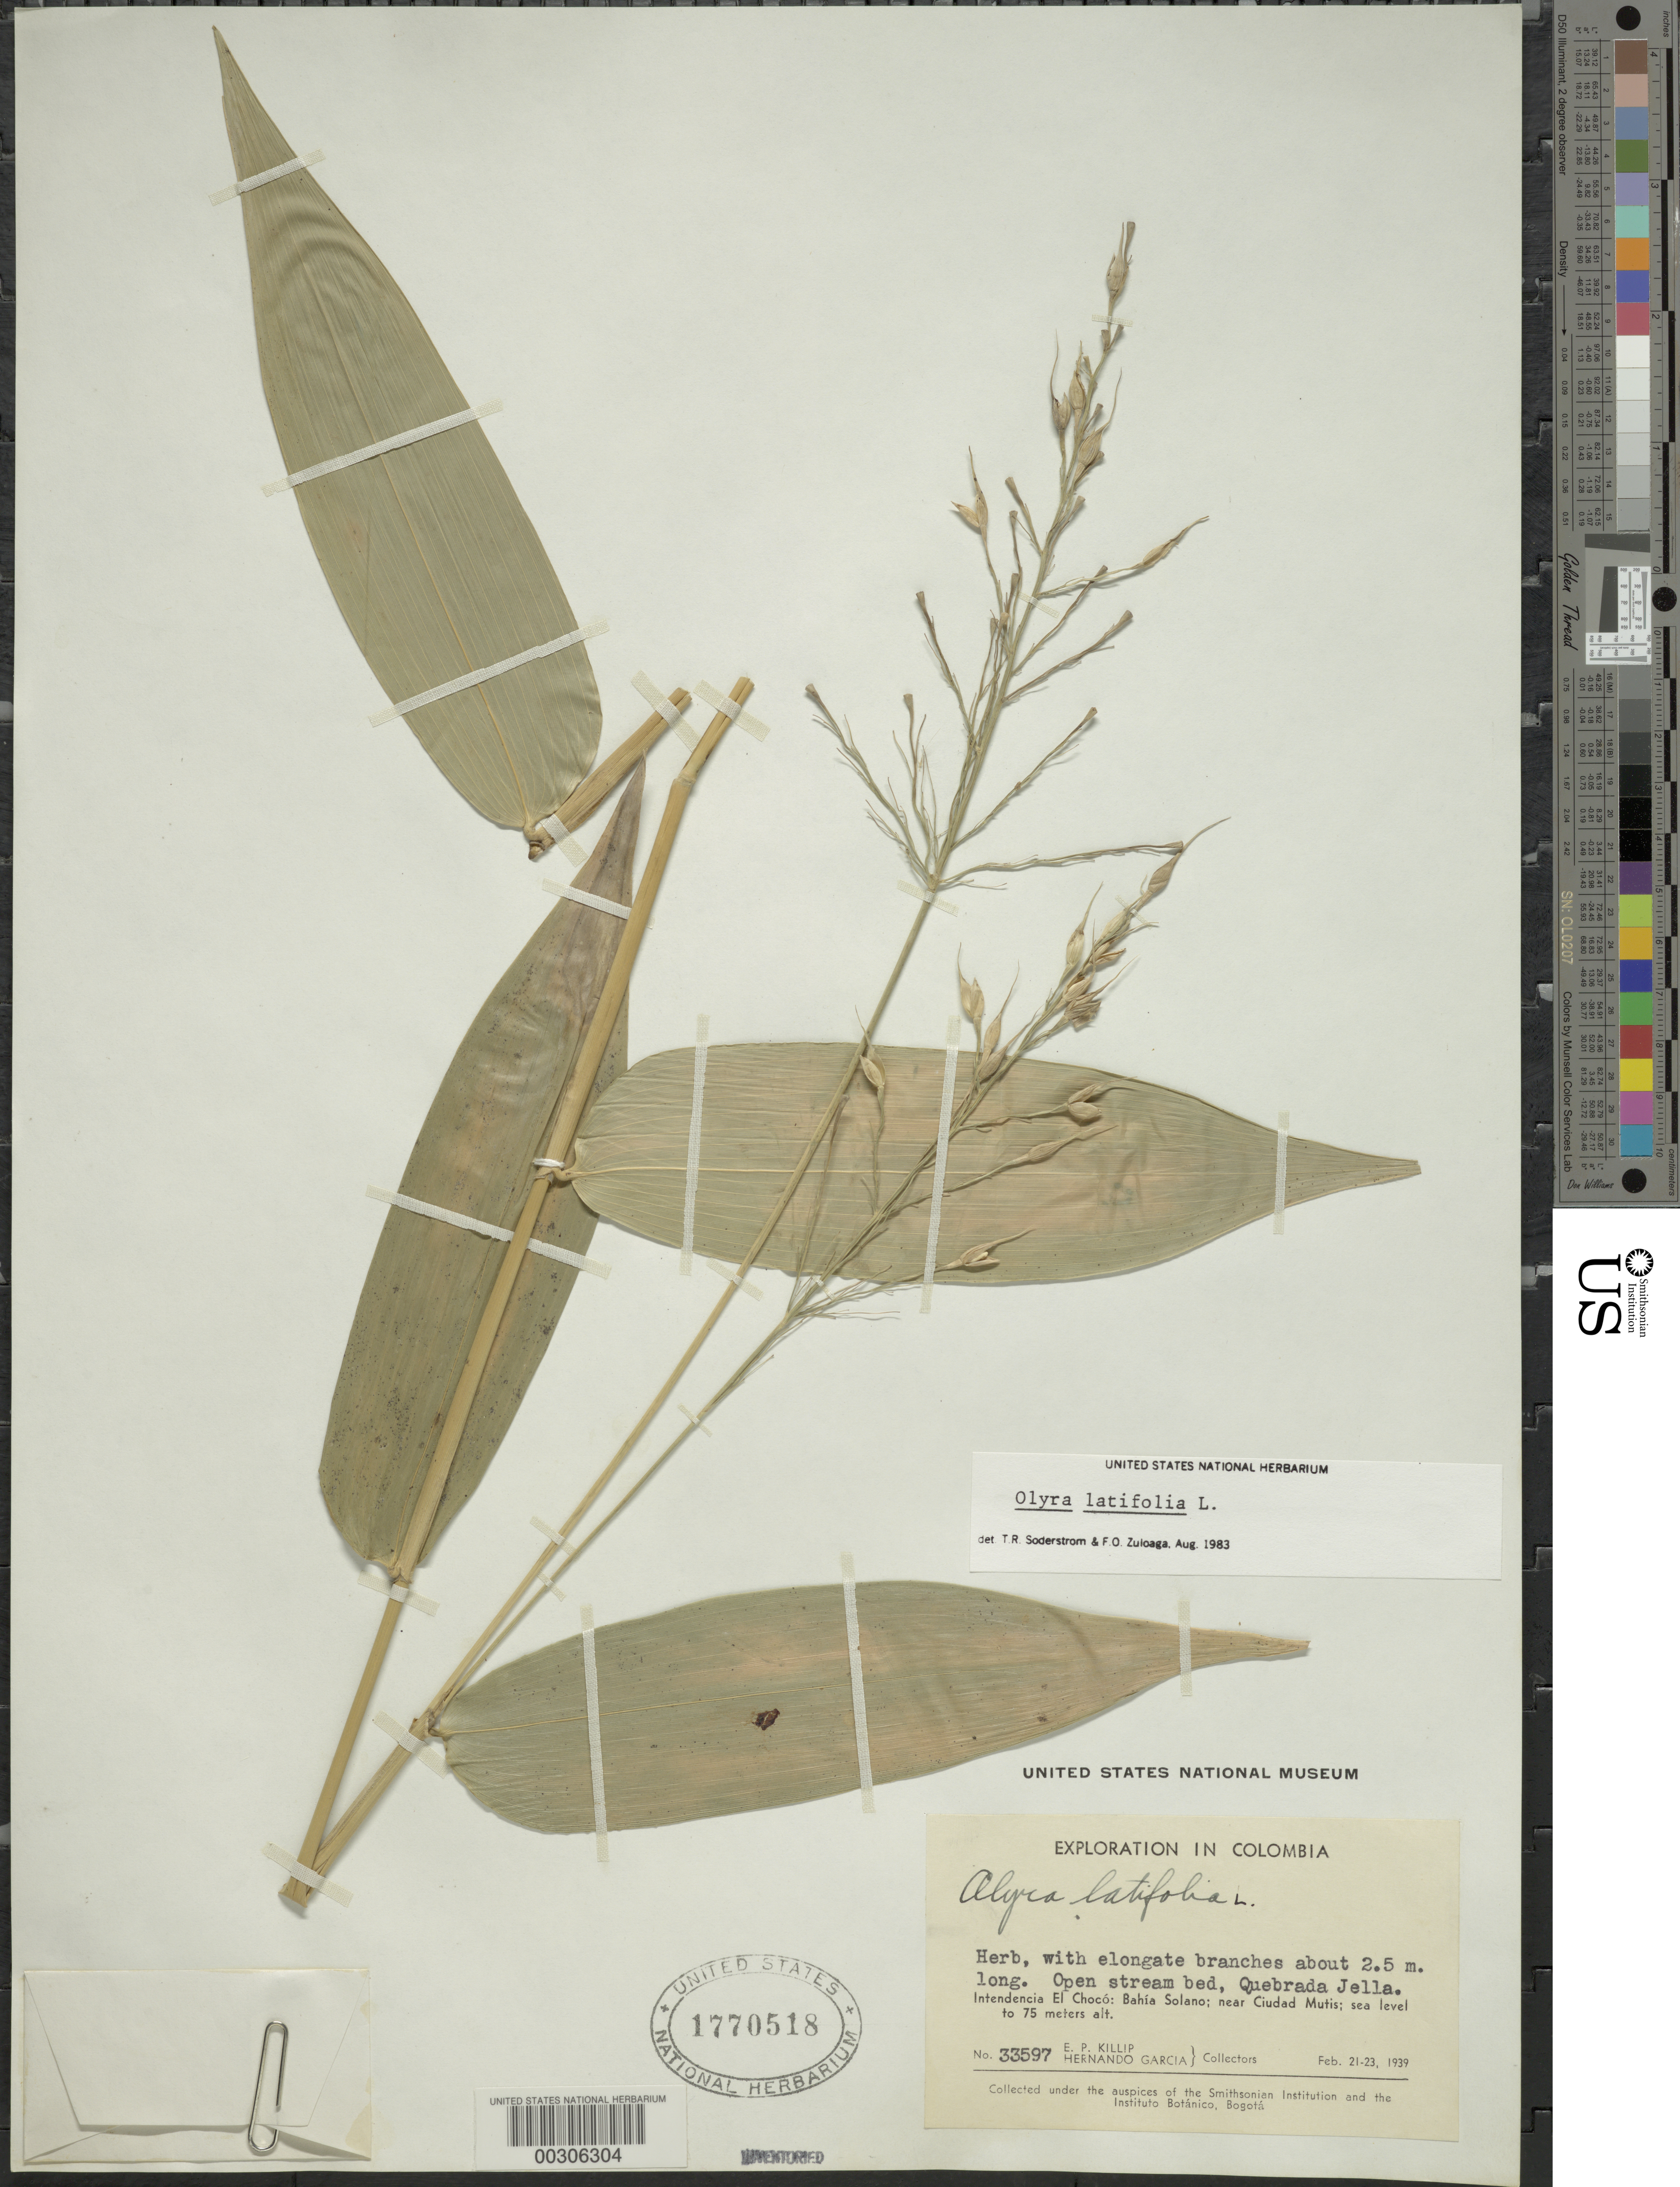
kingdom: Plantae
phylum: Tracheophyta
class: Liliopsida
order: Poales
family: Poaceae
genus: Olyra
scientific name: Olyra latifolia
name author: L.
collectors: E. P. Killip & H. Garcia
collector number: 33597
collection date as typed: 21 Feb 1939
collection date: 1939-02-21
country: Colombia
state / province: Chocó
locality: Bahia Solano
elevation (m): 0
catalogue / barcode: US 1770518